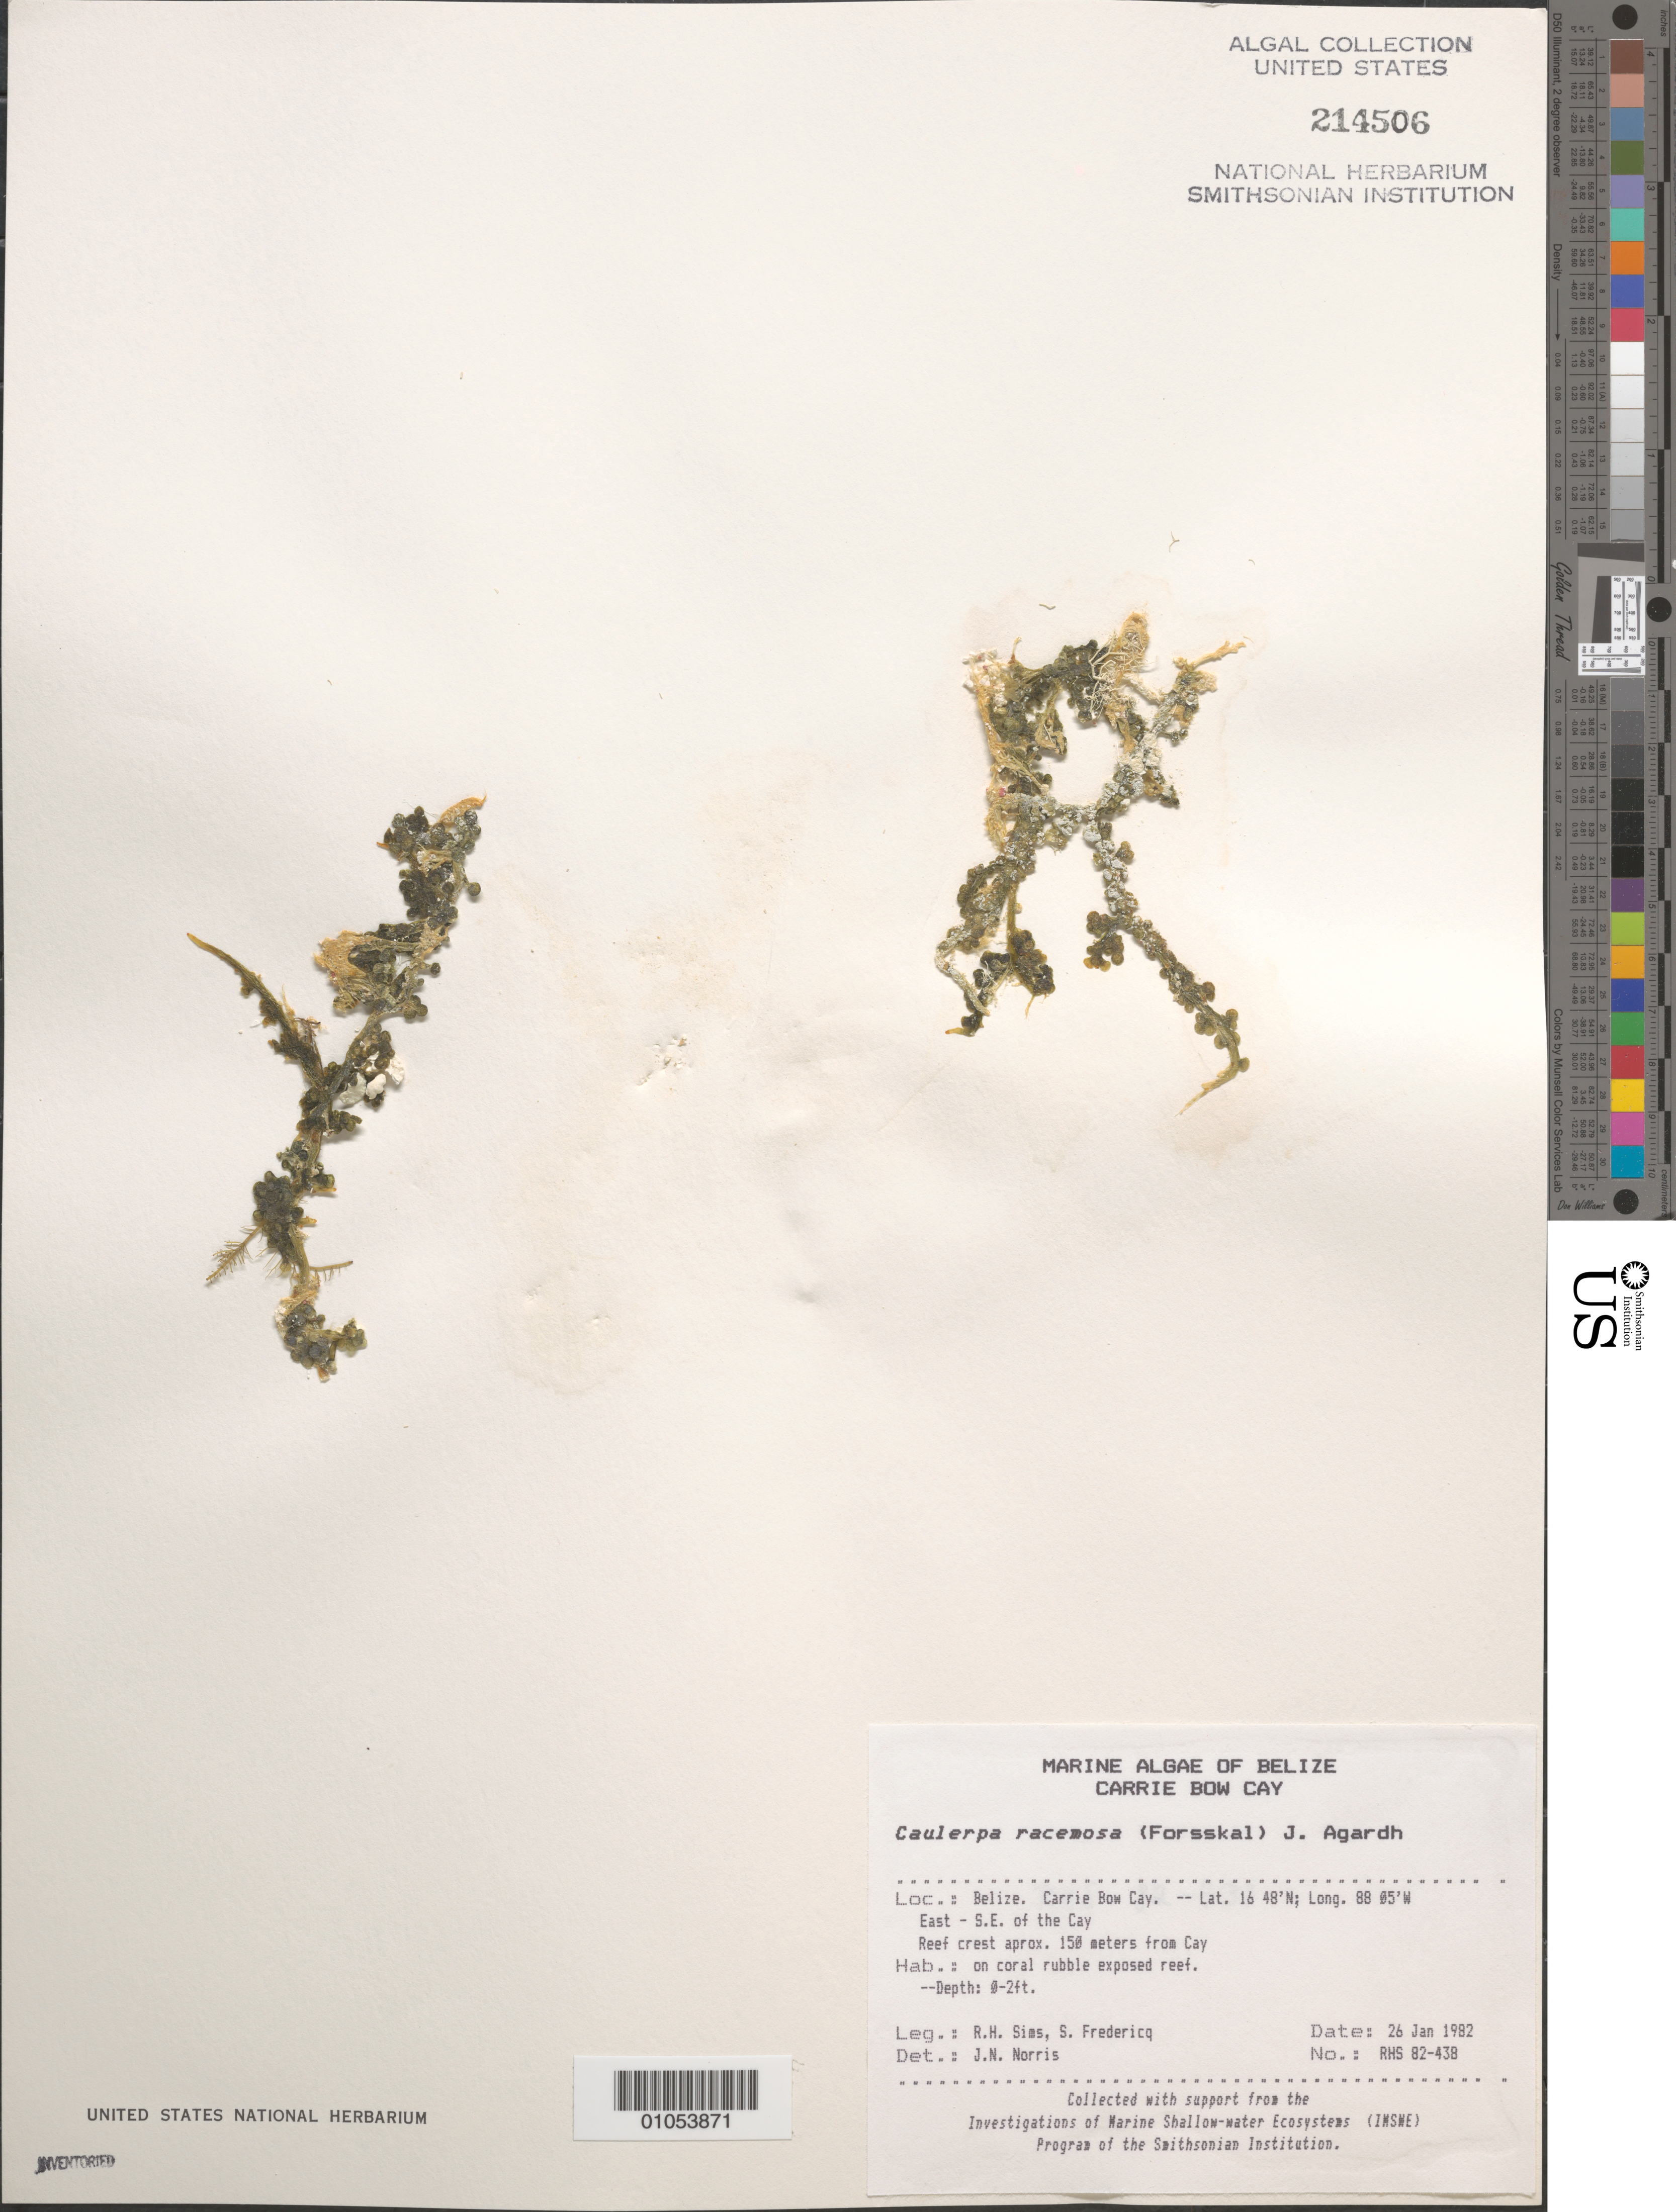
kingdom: Plantae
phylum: Chlorophyta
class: Ulvophyceae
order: Bryopsidales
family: Caulerpaceae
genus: Caulerpa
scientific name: Caulerpa racemosa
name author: (Forssk.) J. Agardh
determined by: Norris, James N.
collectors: R. H. Sims & S. Fredericq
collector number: RHS 82-438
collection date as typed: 26 Jan 1982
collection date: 1982-01-26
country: Belize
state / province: Stann Creek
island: Carrie Bow Cay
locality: East southeast of the cay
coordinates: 16 48'N, 88 05'W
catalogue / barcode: US 214506